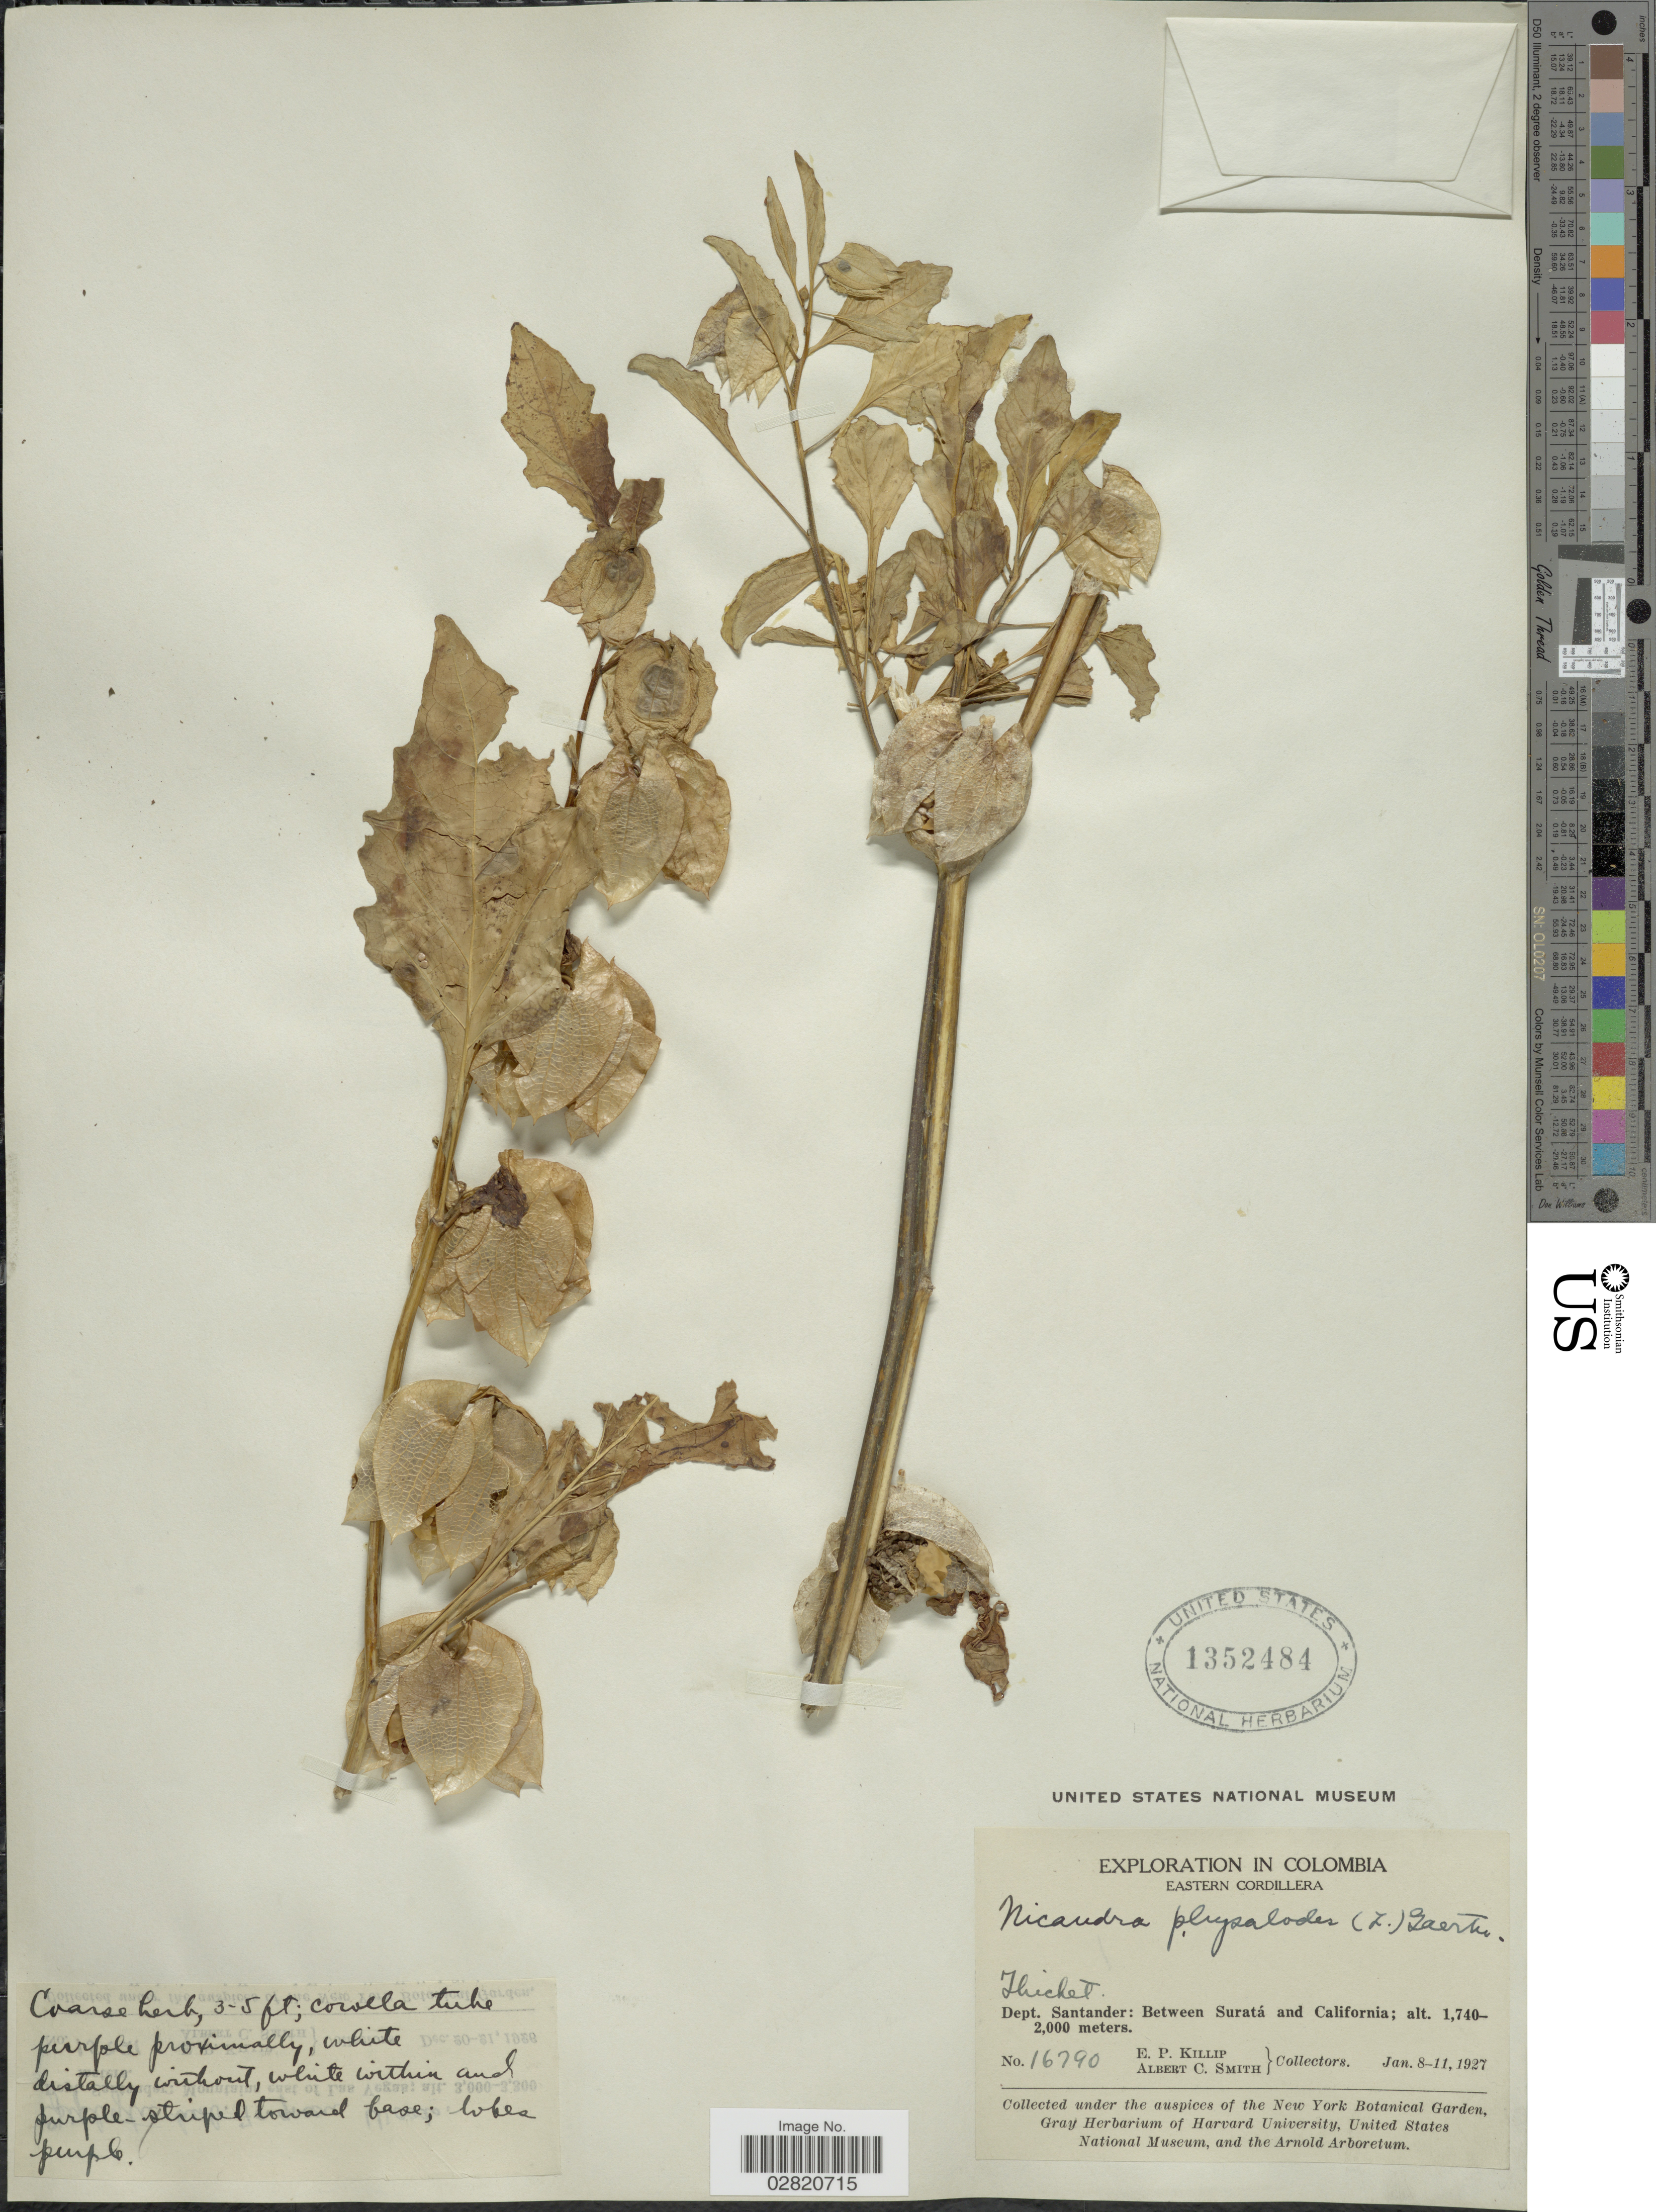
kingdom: Plantae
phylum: Tracheophyta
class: Magnoliopsida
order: Solanales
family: Solanaceae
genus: Nicandra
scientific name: Nicandra physalodes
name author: (L.) Gaertn.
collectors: E. P. Killip & A. C. Smith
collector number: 16790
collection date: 1927-01-08/1927-01-11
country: Colombia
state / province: Santander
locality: Eastern Cordillera. Dept. Santander: Between Suratá and California.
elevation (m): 1740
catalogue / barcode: US 1352484